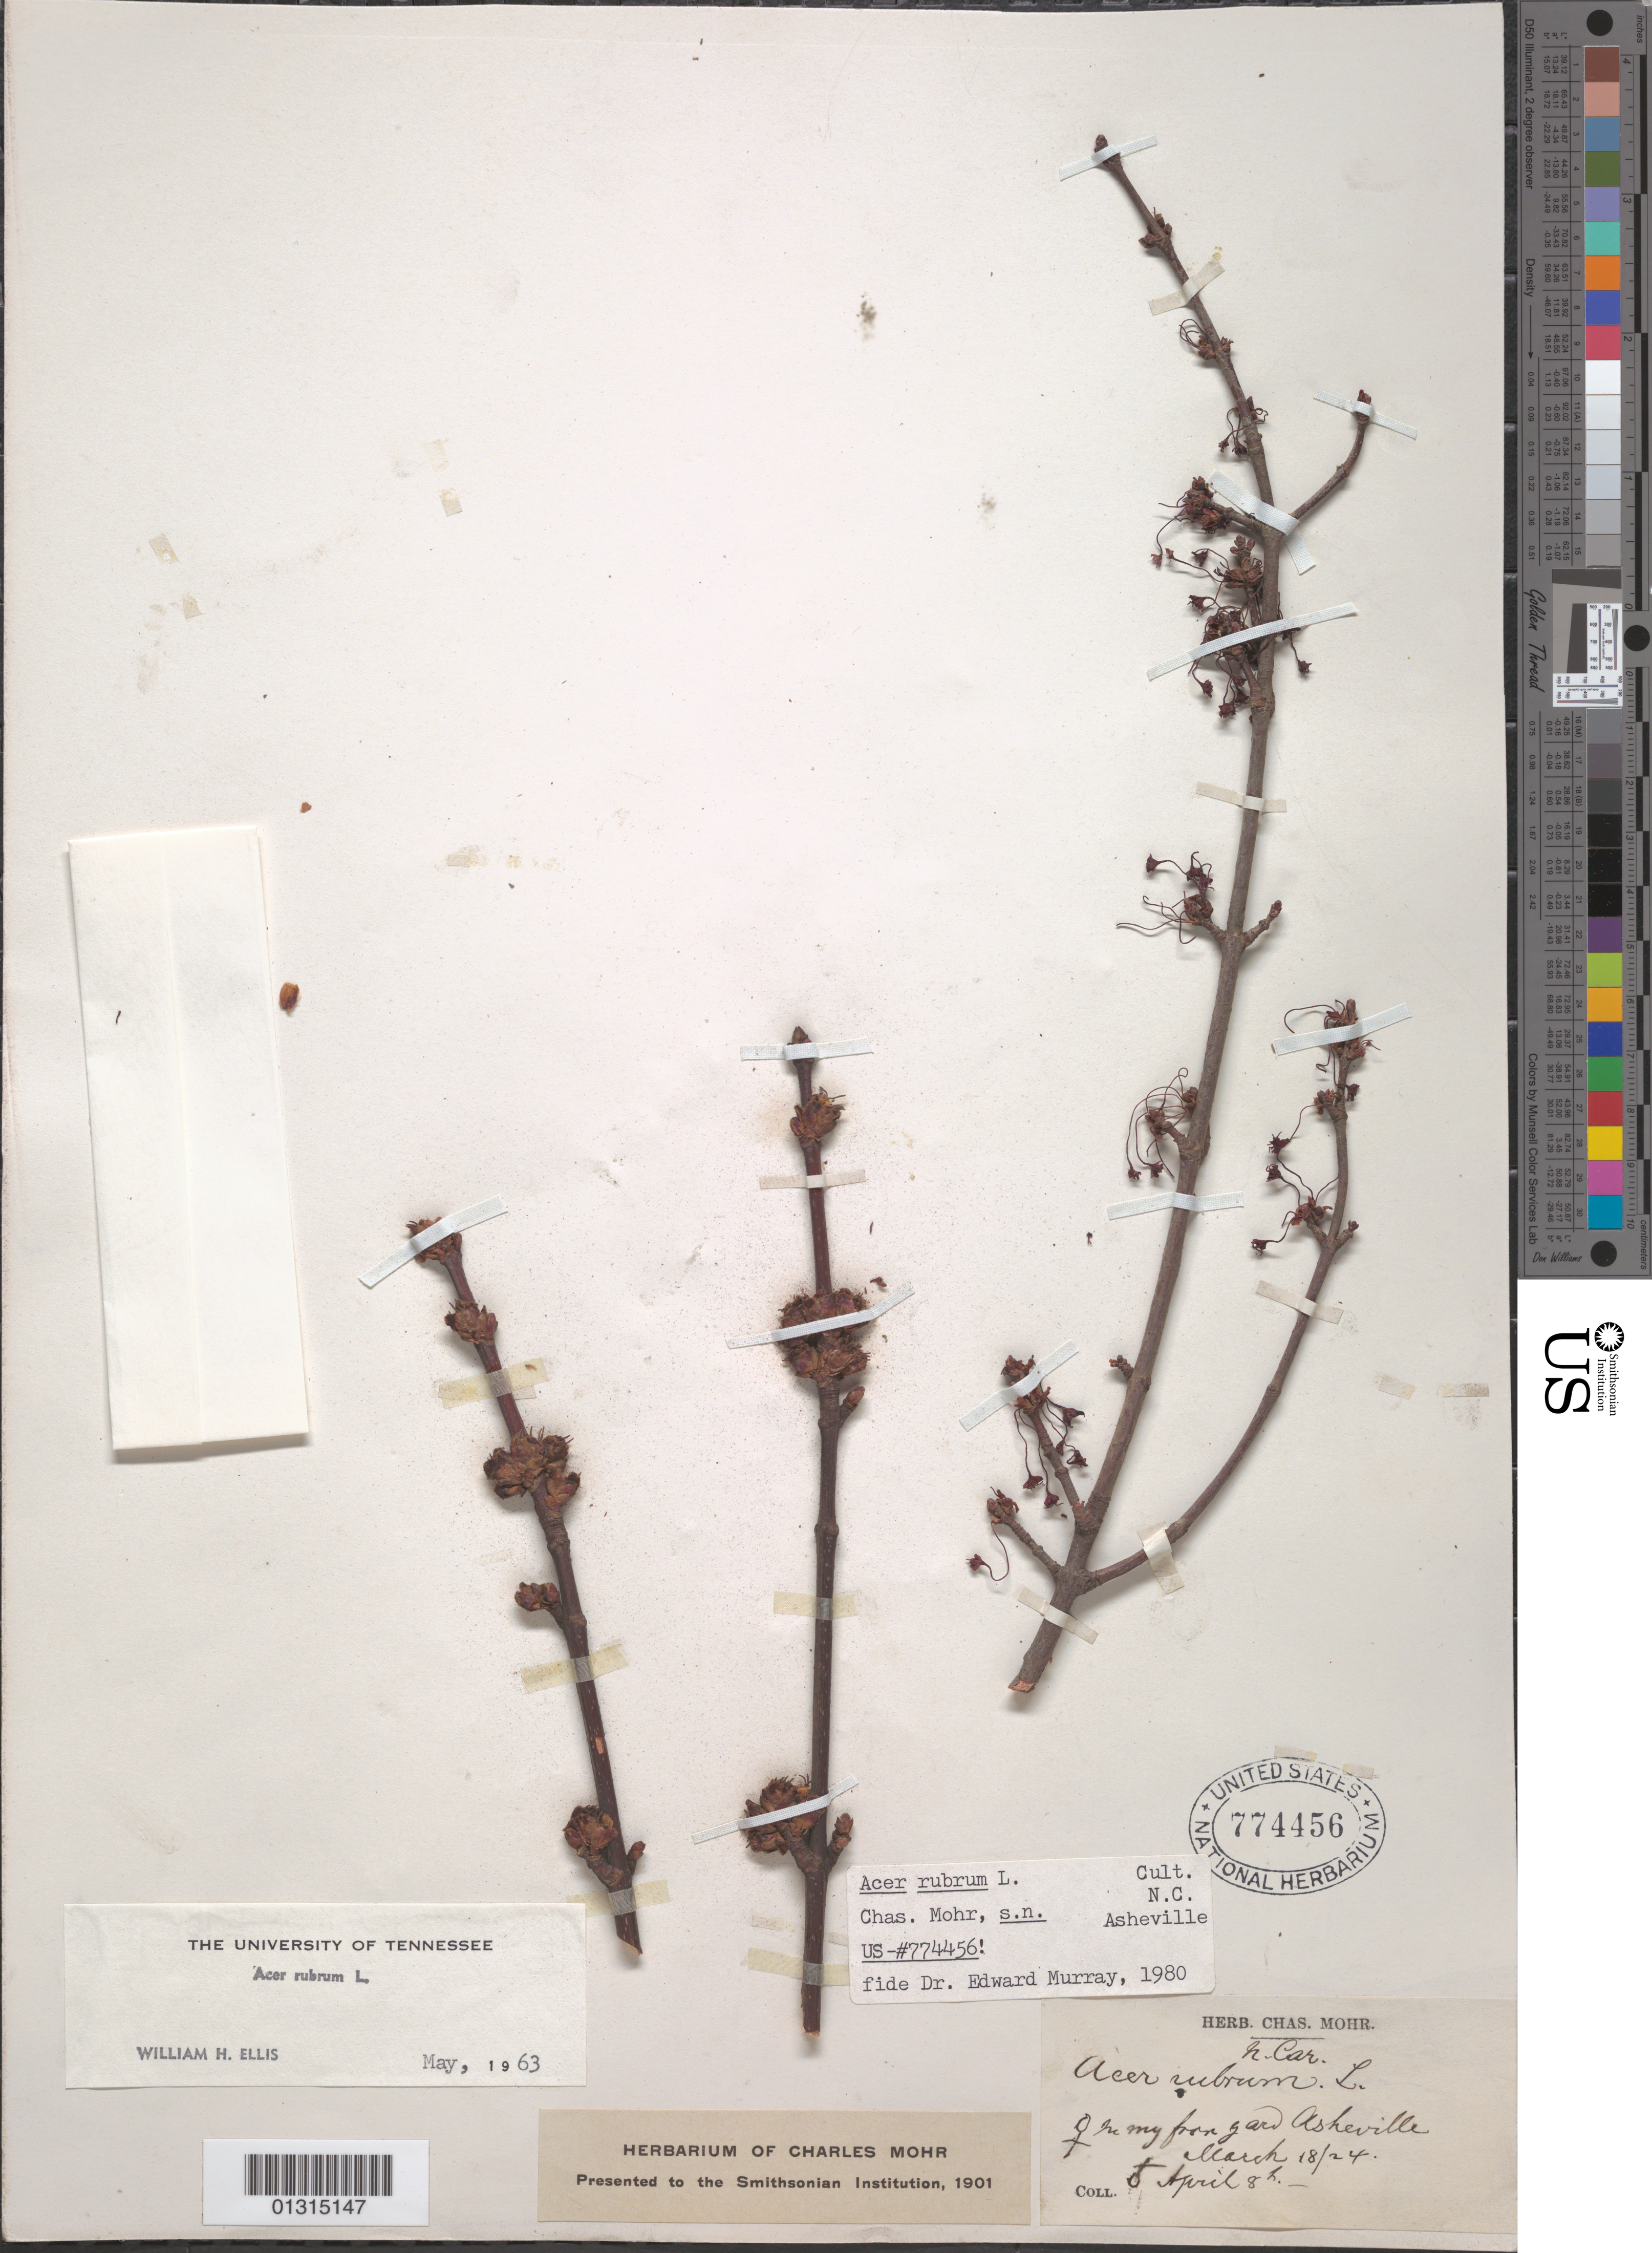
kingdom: Plantae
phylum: Tracheophyta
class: Magnoliopsida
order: Sapindales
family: Sapindaceae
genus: Acer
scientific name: Acer rubrum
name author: L.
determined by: Ellis, W. H.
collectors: C. T. Mohr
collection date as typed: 1904?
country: United States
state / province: North Carolina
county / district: Buncombe County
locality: Asheville, in my front yard. Male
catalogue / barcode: US 774456